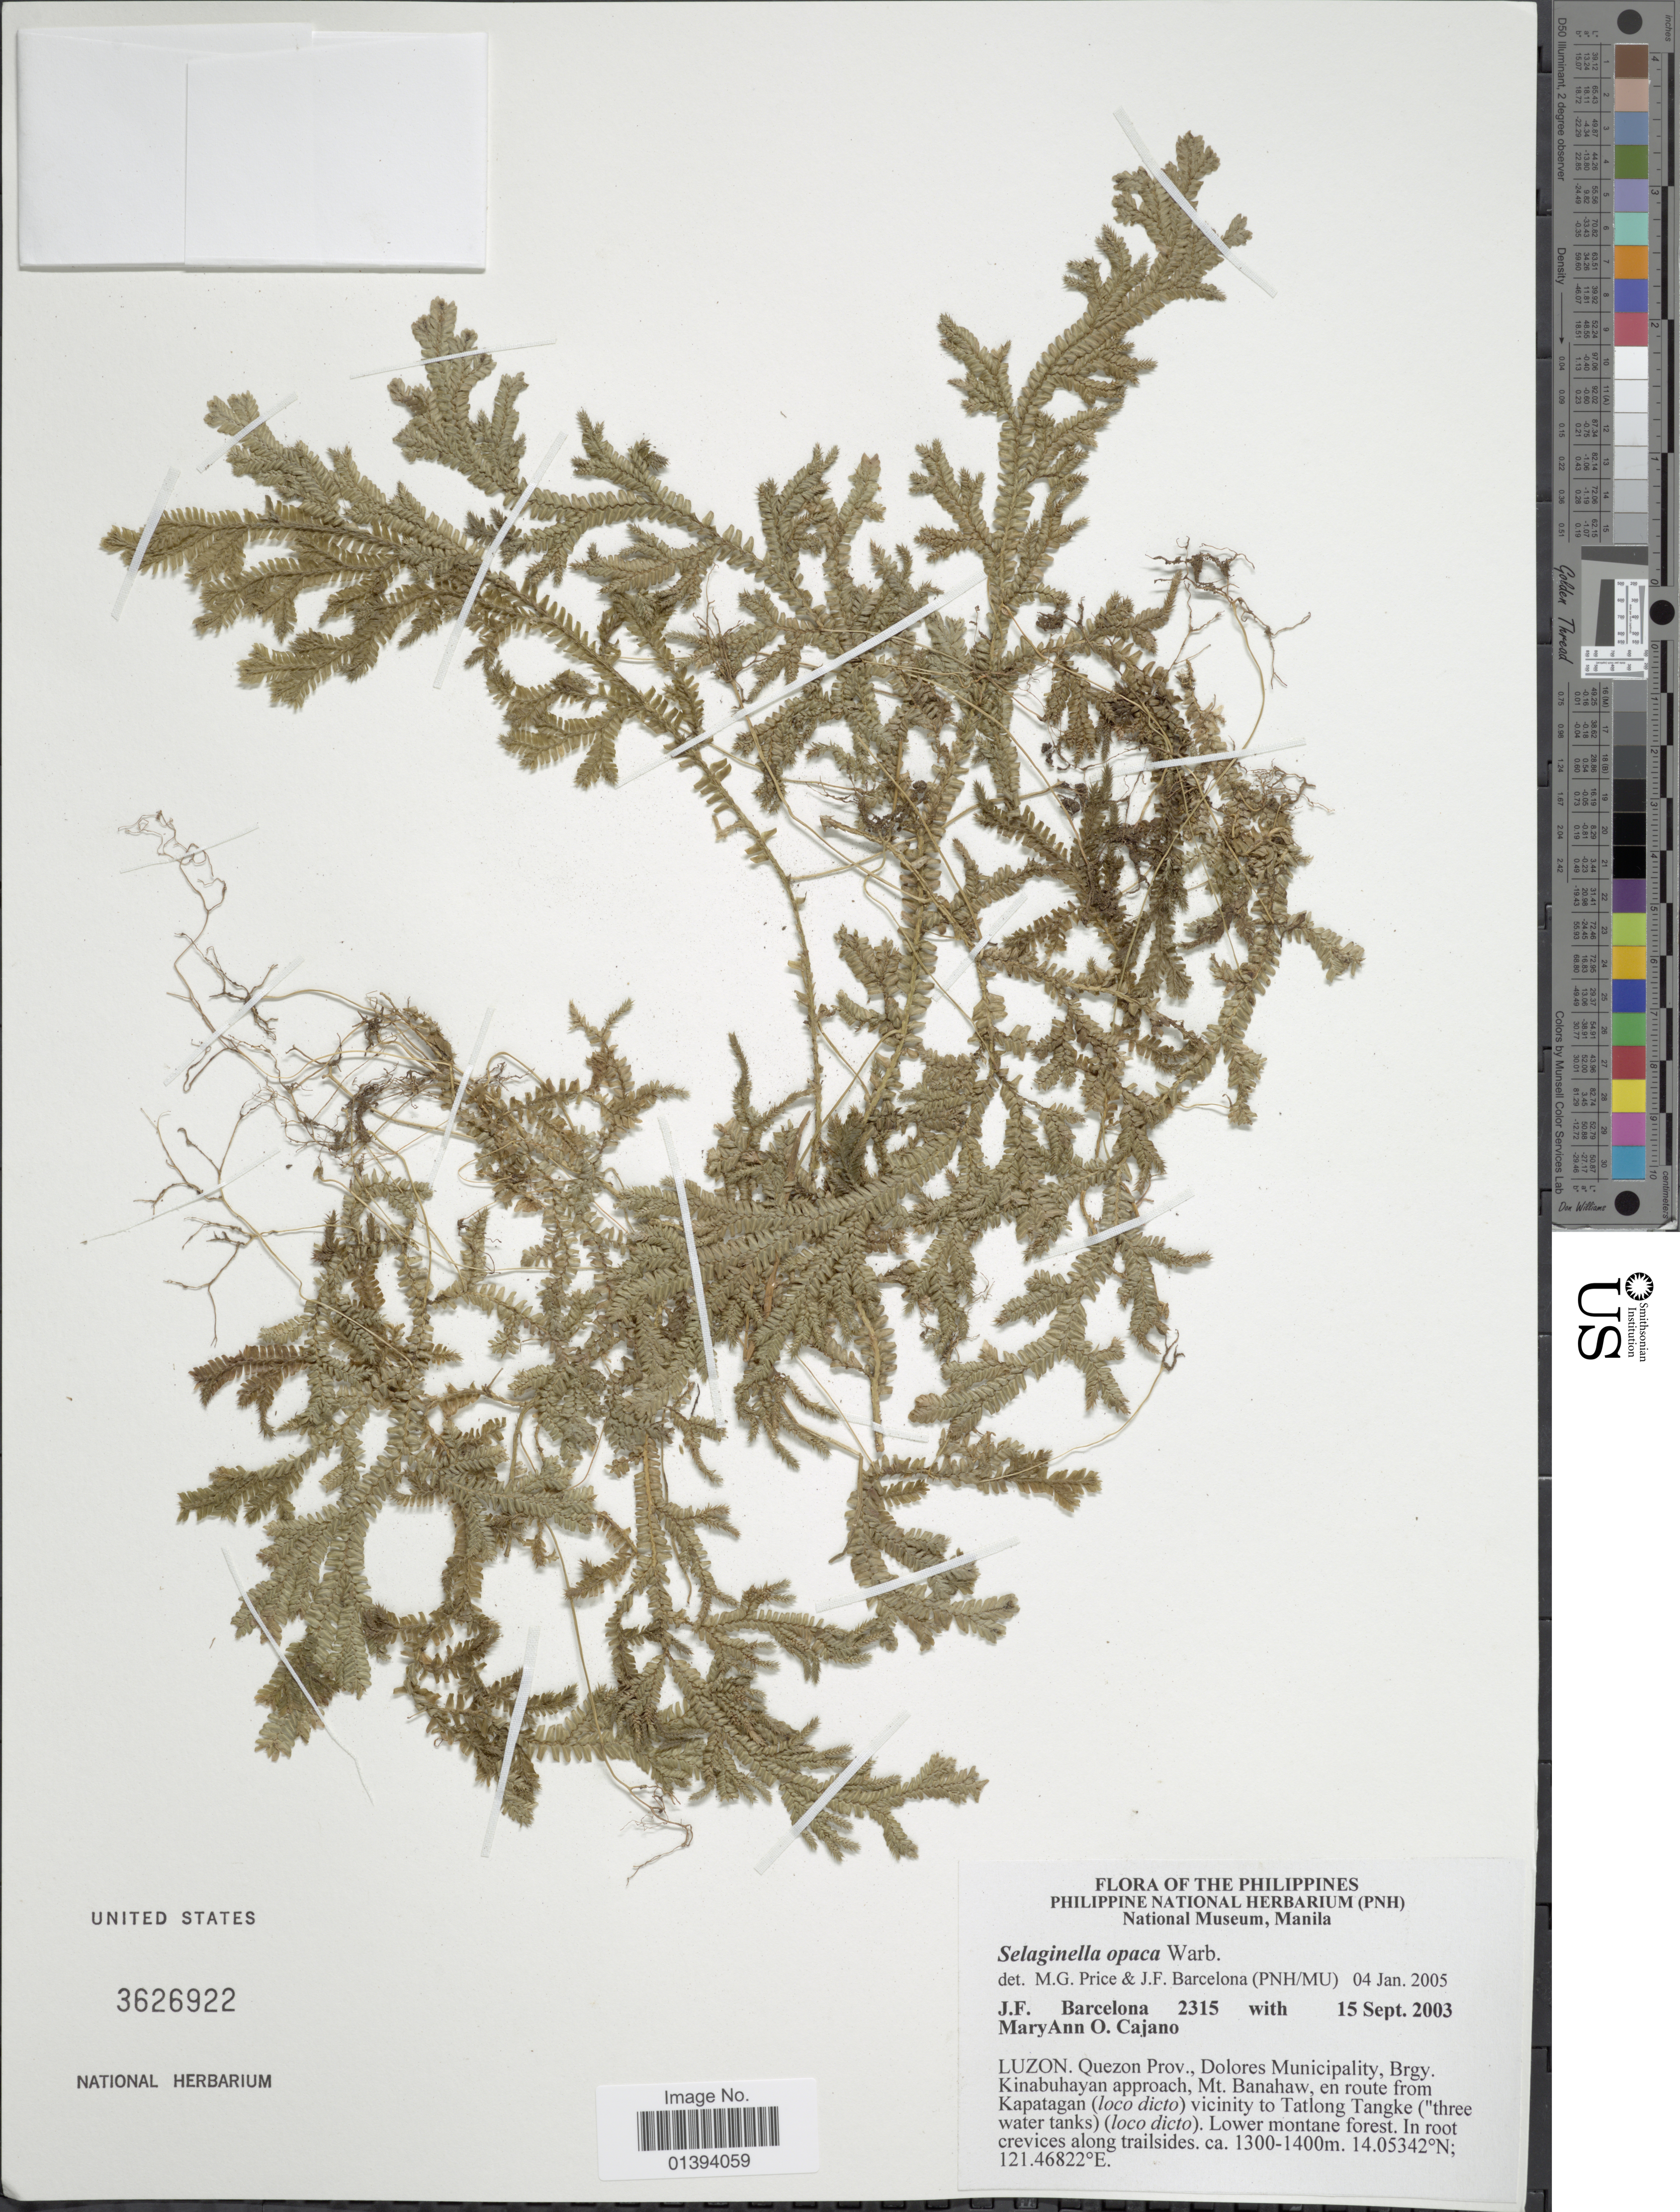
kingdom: Plantae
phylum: Tracheophyta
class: Lycopodiopsida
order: Selaginellales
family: Selaginellaceae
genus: Selaginella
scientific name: Selaginella opaca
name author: Warb.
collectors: J. F. Barcelona & M. Cajano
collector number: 2315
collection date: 2003-09-15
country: Philippines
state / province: Central Luzon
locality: Luzon, Quezon Prov., Dolores Municipality, Brgy. Kinabuhayan approach, Mt. Banahaw, en route from Kapatagan (loco dicto) vicinity to Tatlong Tangke(Three water tanks)(loco dicto), lower montane forest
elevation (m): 1300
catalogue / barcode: US 3626922